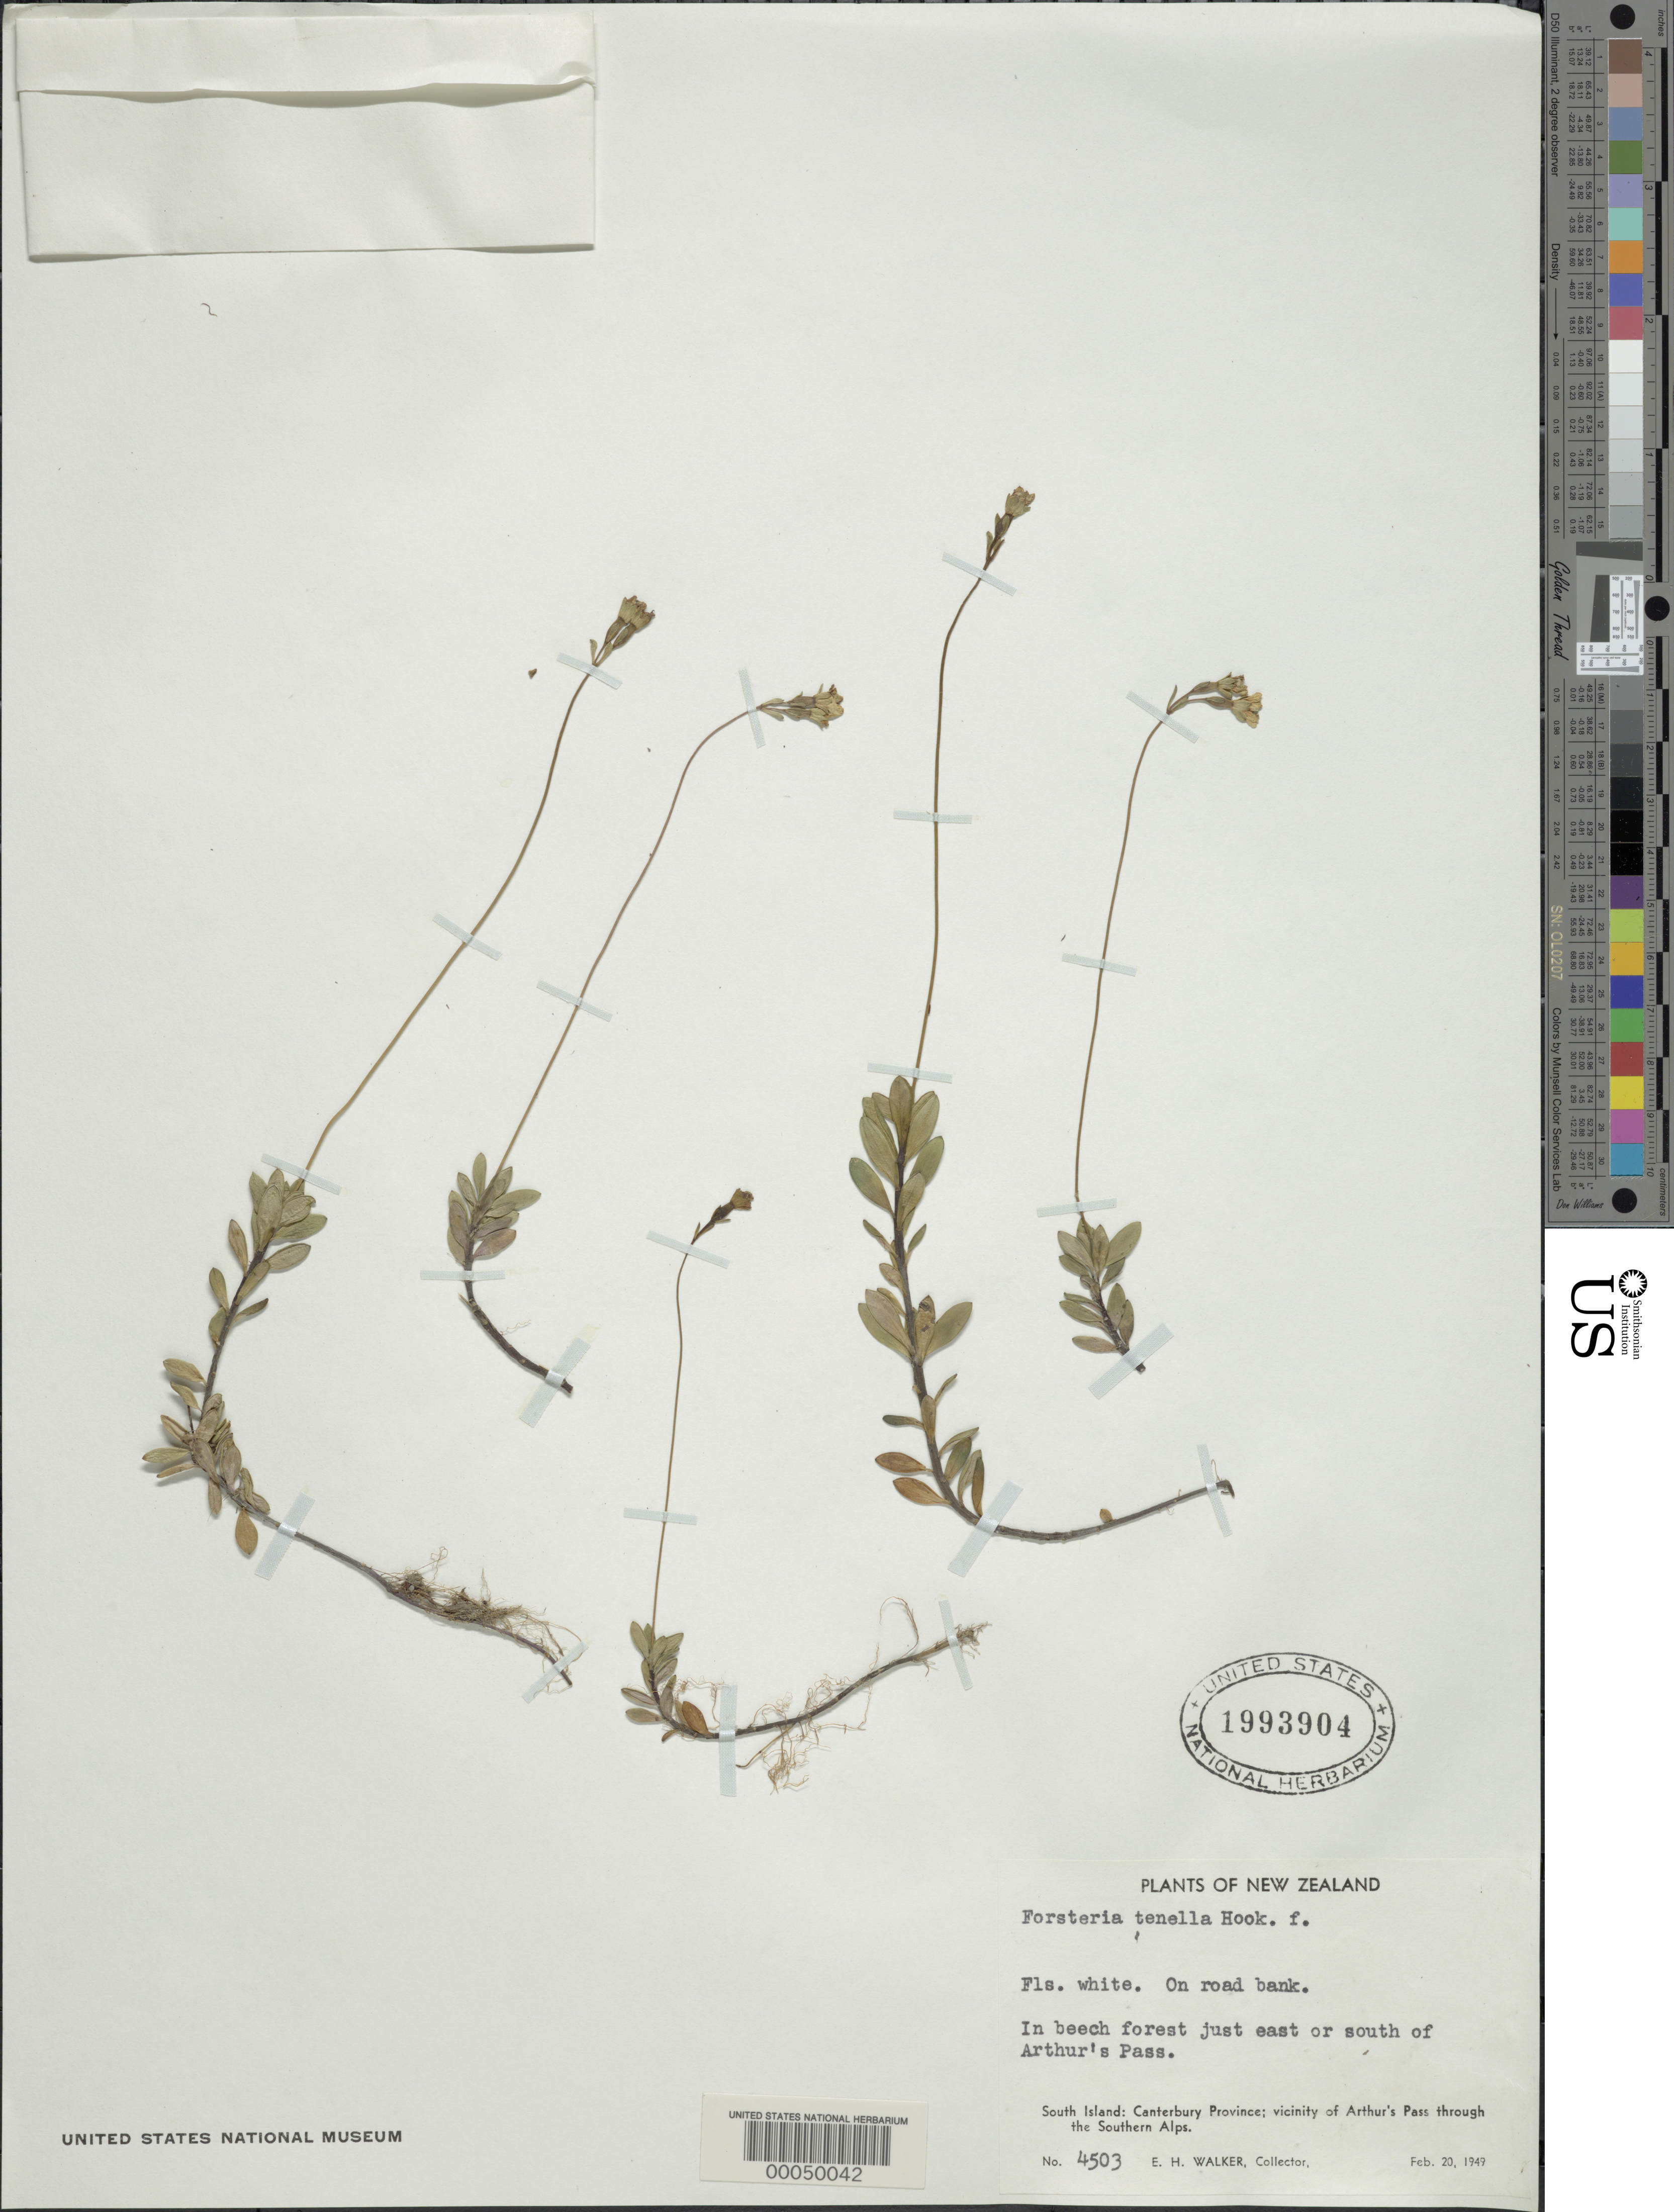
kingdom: Plantae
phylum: Tracheophyta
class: Magnoliopsida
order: Asterales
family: Stylidiaceae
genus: Forstera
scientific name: Forstera tenella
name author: Hook. f.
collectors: E. H. Walker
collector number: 4503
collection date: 1949-02-20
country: New Zealand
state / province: Canterbury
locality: In beech forest just east or south of Arthur's Pass. South Island: vicinity of Arthur's Pass through the Southern Alps.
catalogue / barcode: US 1993904